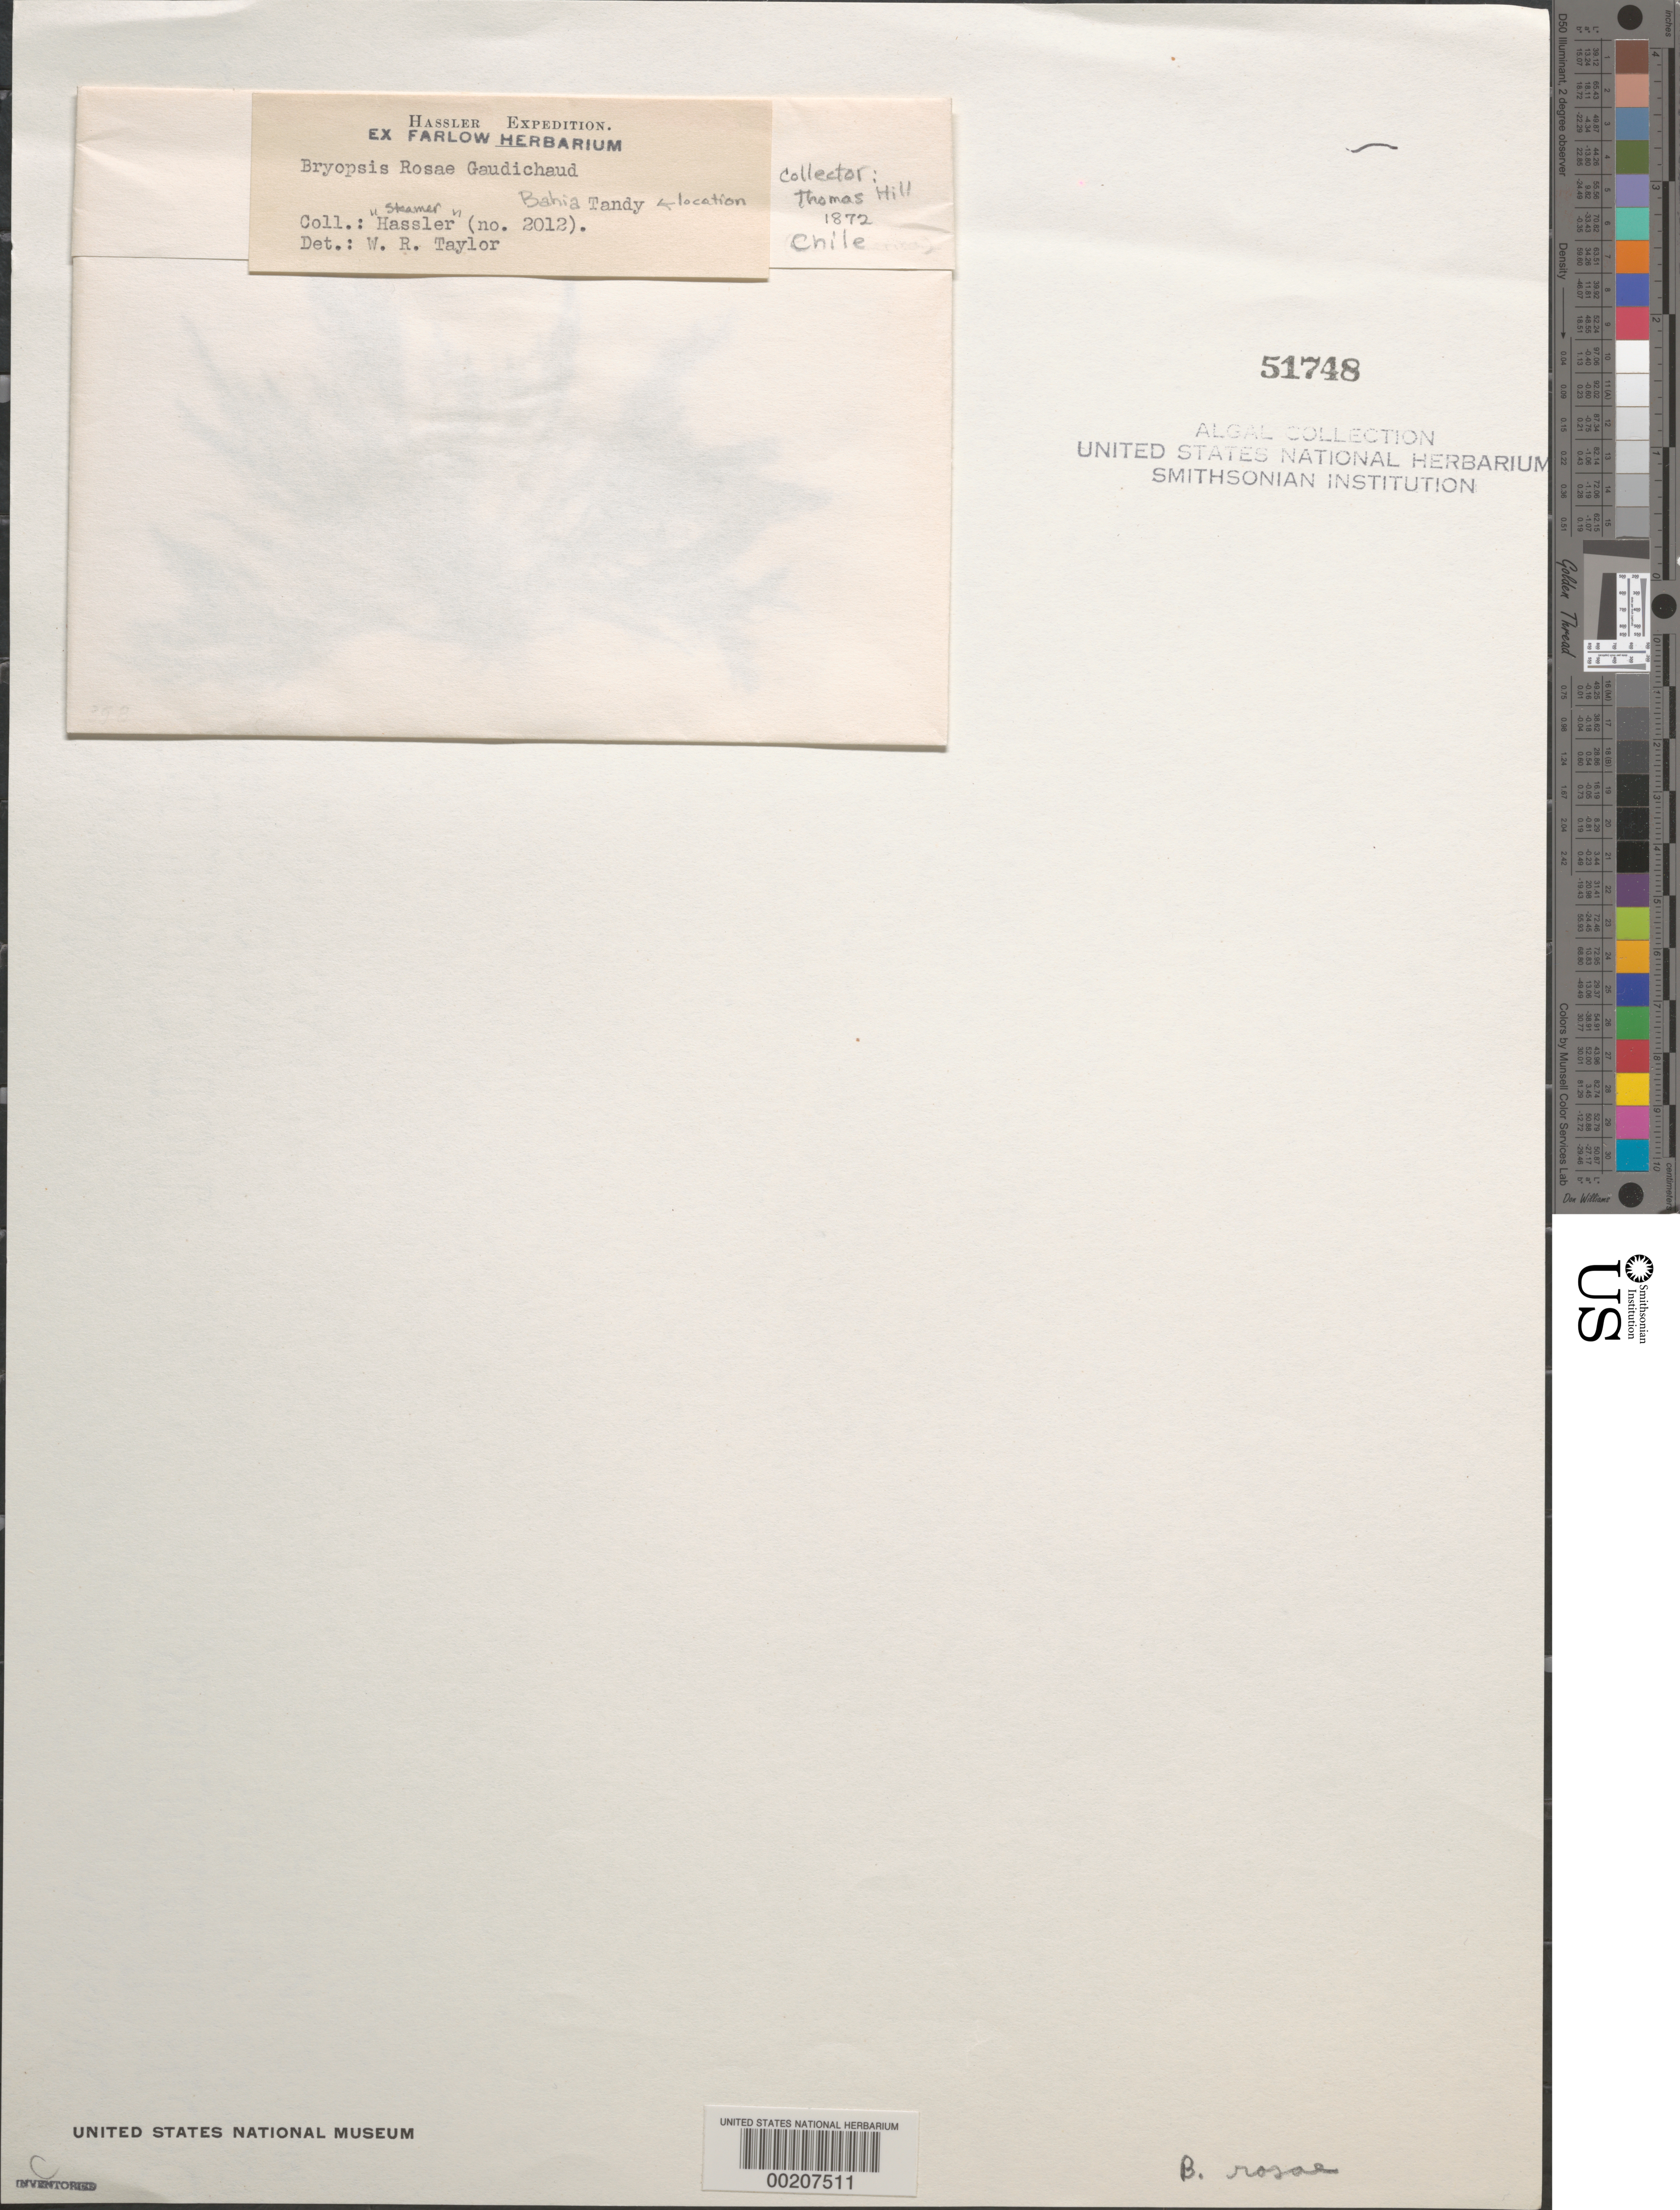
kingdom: Plantae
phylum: Chlorophyta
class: Ulvophyceae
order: Bryopsidales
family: Bryopsidaceae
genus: Bryopsis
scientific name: Bryopsis rosae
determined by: Taylor, William R.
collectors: T. Hill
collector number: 2012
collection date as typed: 1872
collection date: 1872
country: Chile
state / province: Magallanes y de la Antártica Chilena (XII)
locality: Bahia tandy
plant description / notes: Hassler Expedition, 1871-1872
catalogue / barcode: US 51748